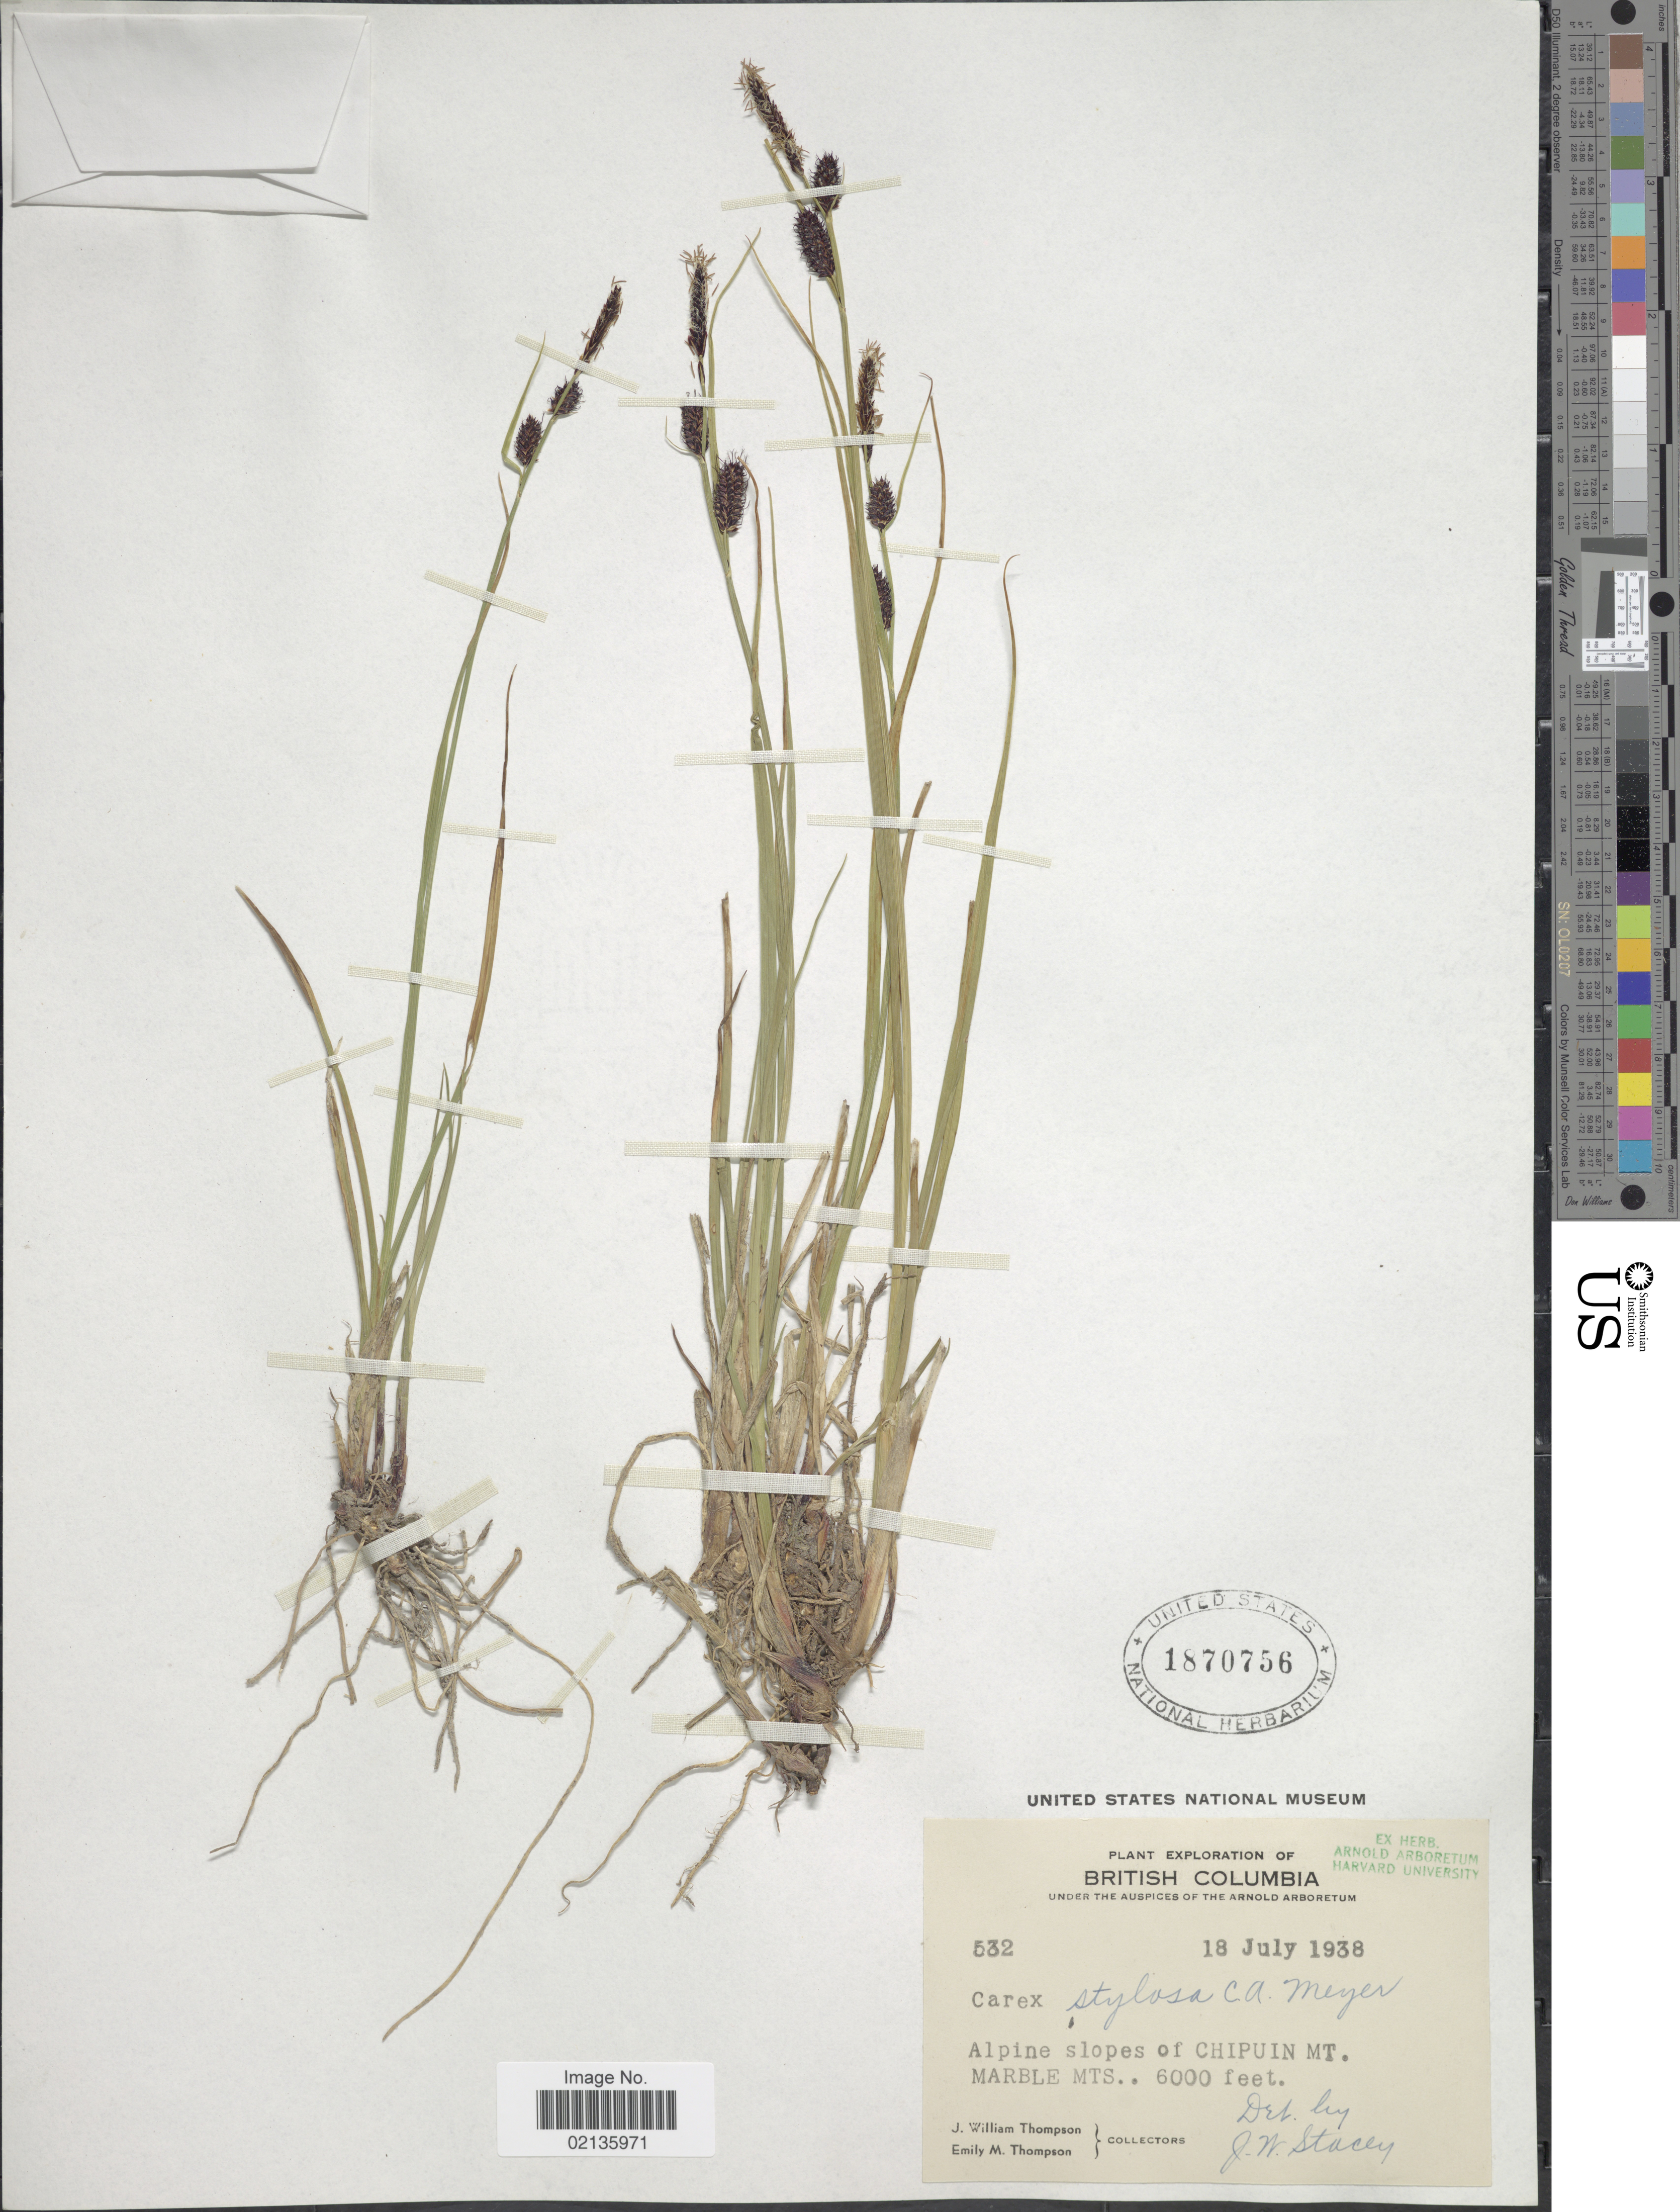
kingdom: Plantae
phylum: Tracheophyta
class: Liliopsida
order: Poales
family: Cyperaceae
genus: Carex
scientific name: Carex stylosa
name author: C.A. Mey.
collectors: J. W. Thompson & E. M. Thompson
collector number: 532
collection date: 1938-07-18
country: Canada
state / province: British Columbia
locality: Alpine slopes of Chipuin Mt., Marble Mts.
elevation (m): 1829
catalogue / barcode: US 1870756